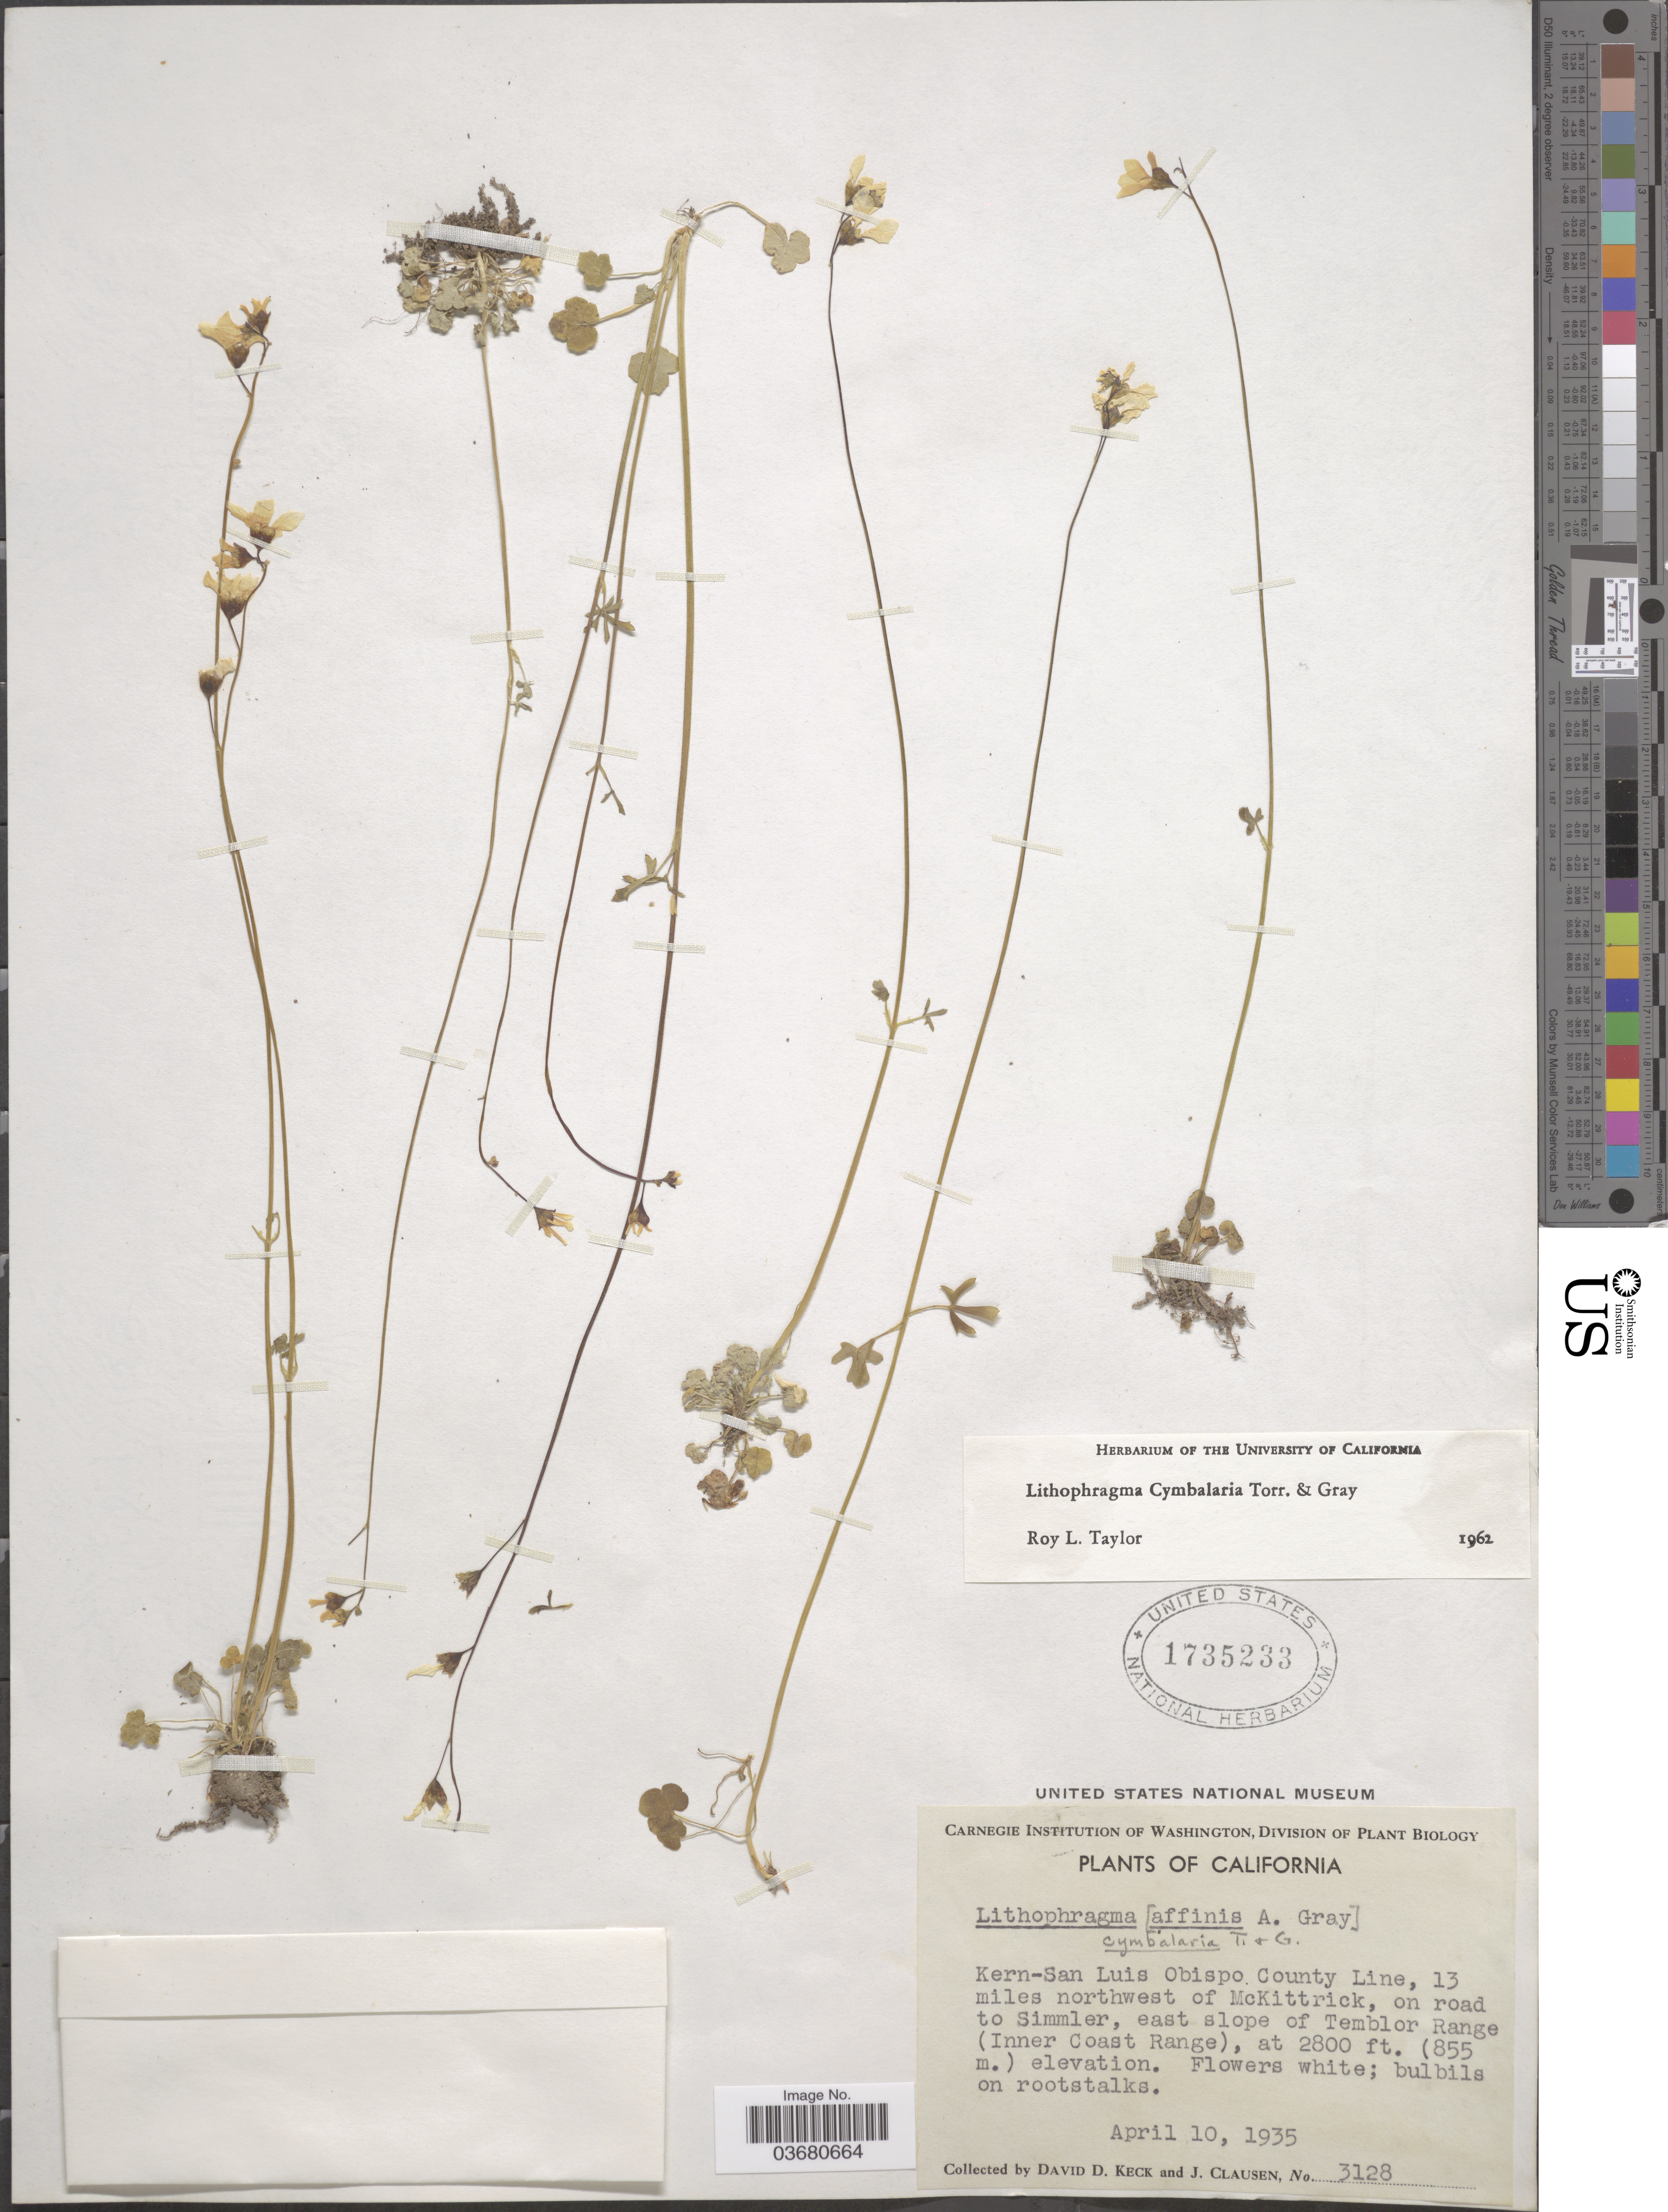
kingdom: Plantae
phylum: Tracheophyta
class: Magnoliopsida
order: Saxifragales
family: Saxifragaceae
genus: Lithophragma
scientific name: Lithophragma cymbalaria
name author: Torr. & A. Gray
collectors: D. D. Keck & J. Clausen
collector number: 3128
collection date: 1935-04-10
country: United States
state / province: California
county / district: Kern/San Luis Obispo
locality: Kern-San Luis Obispo County Line, 13 miles northwest of McKittrick, on road to Simmler, east slope of Temblor Range (Inner Coast Range).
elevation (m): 853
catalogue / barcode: US 1735233